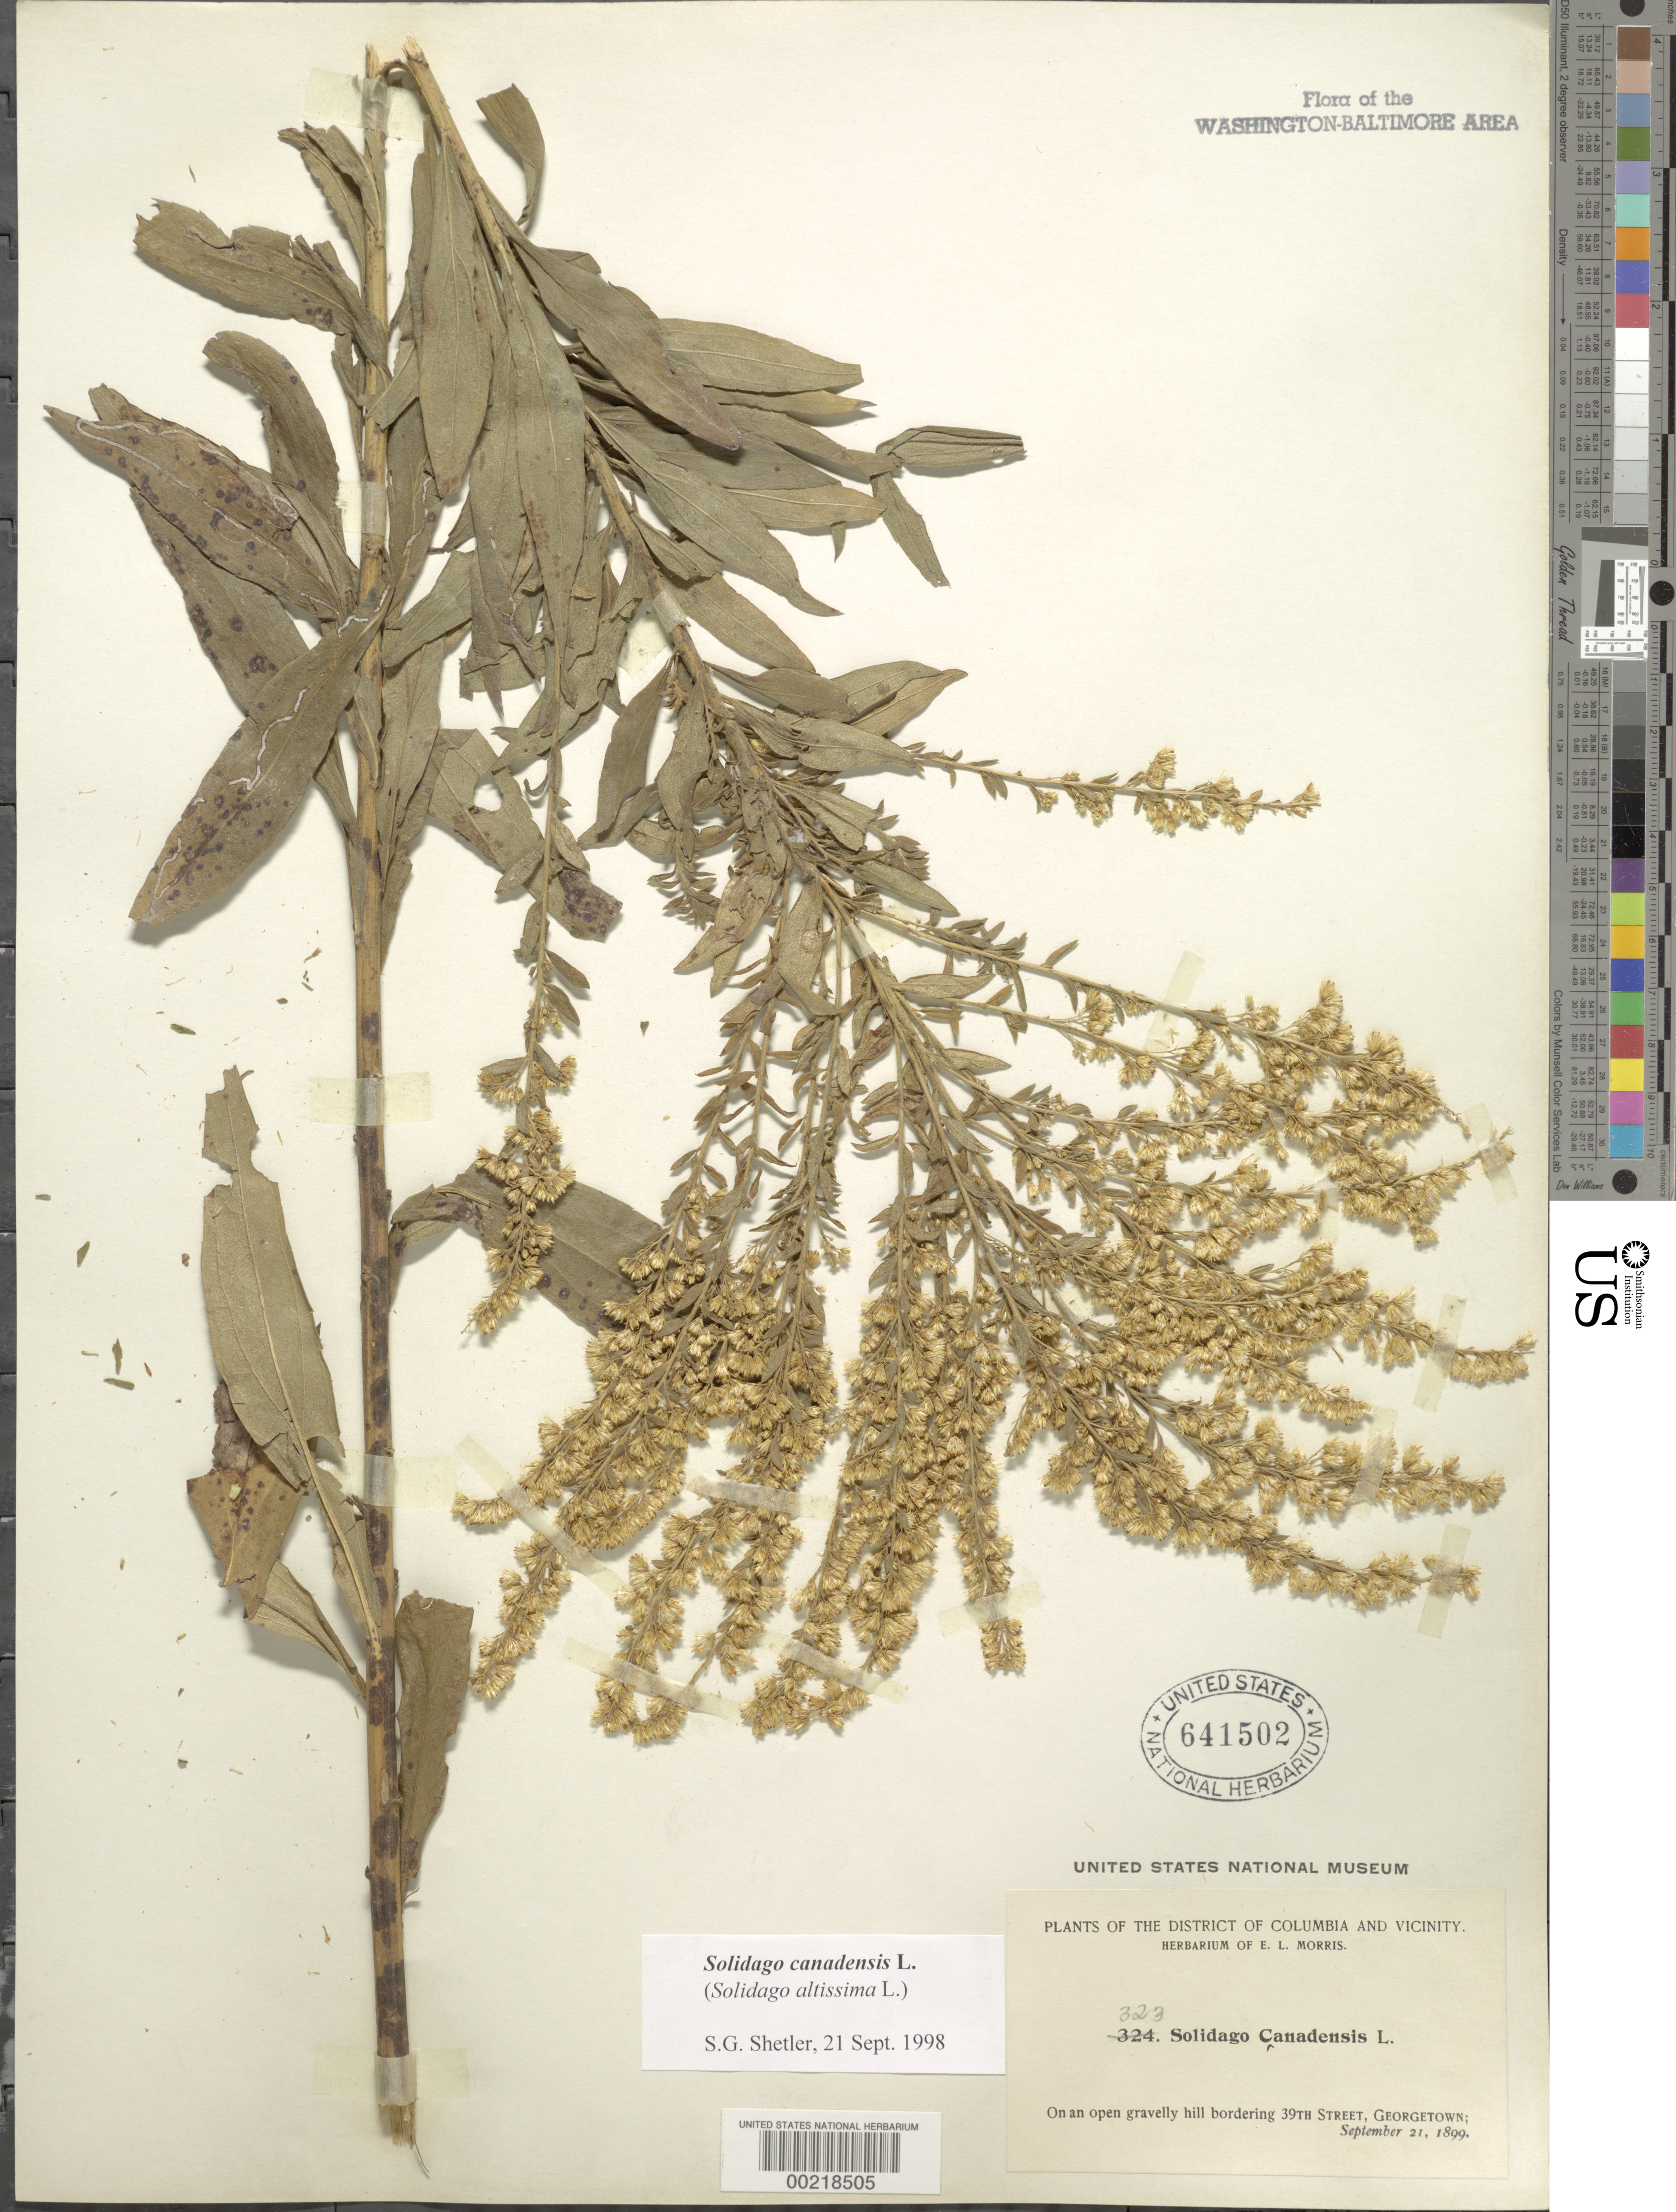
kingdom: Plantae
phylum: Tracheophyta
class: Magnoliopsida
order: Asterales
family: Asteraceae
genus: Solidago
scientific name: Solidago canadensis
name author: L.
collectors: E. L. Morris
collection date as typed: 21 Sep 1899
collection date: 1899-09-21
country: United States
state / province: District of Columbia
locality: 39th St. Georgetown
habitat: Open gravelly hill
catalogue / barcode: US 641502